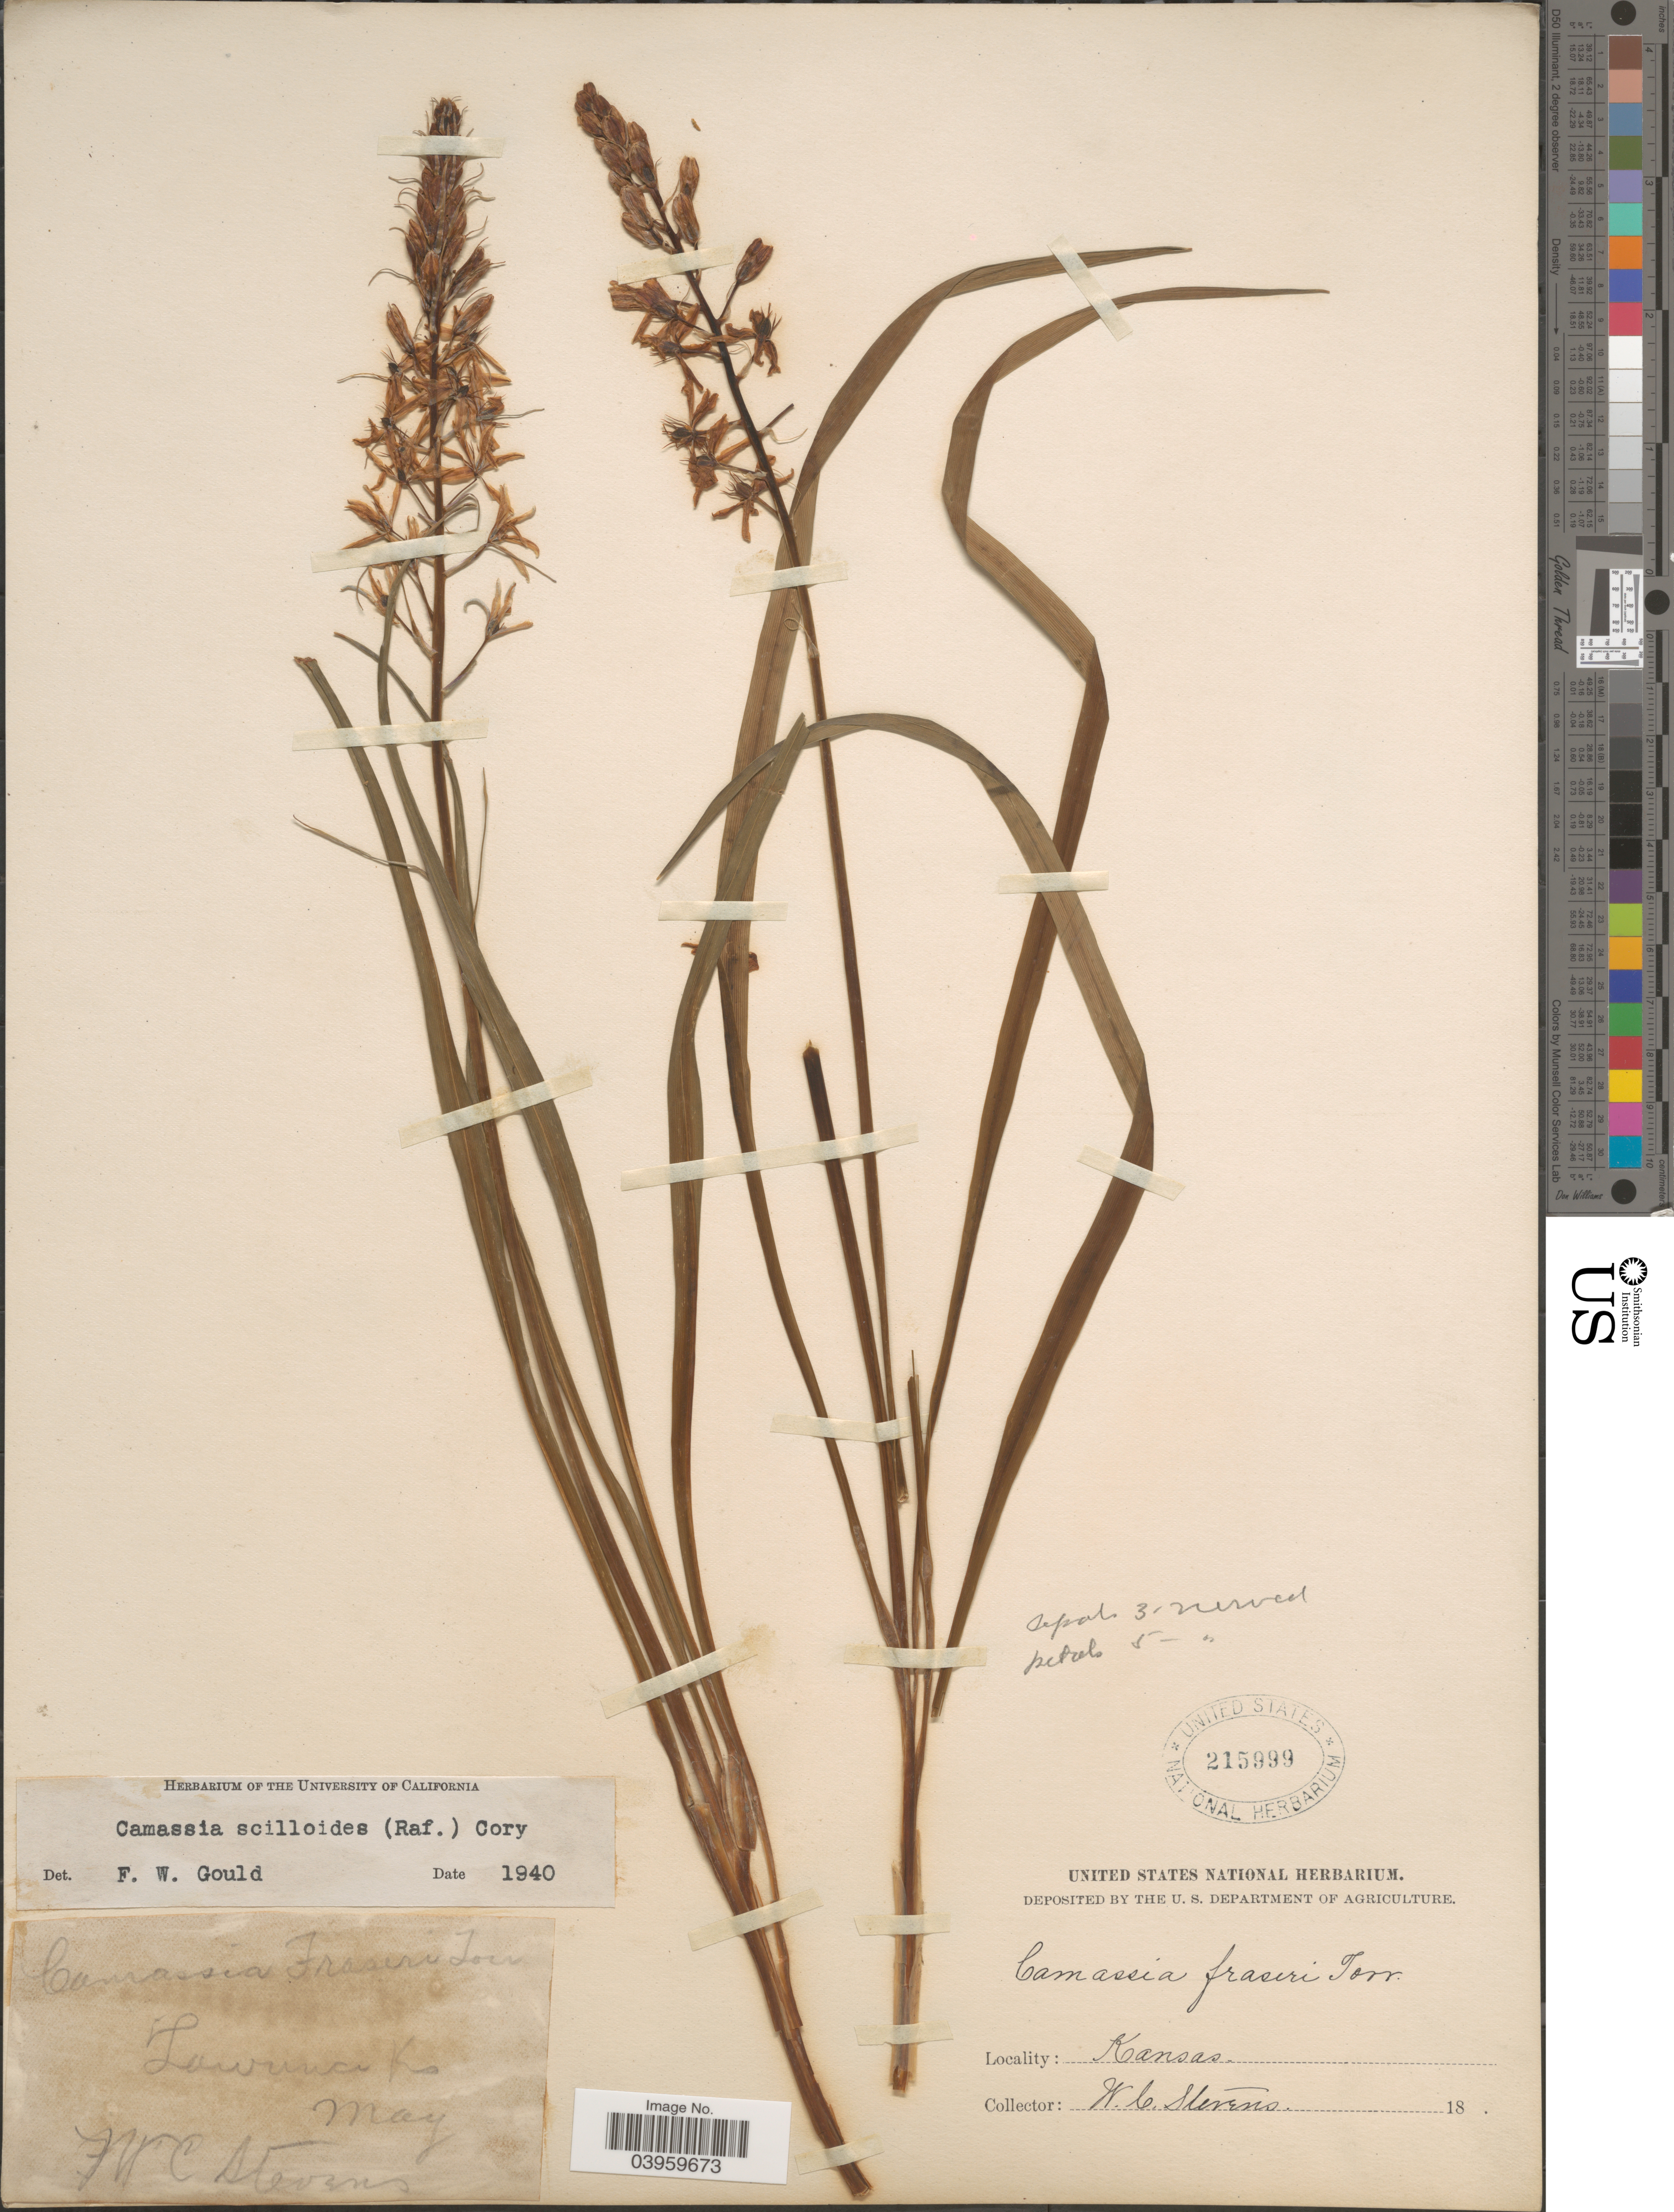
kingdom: Plantae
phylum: Tracheophyta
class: Liliopsida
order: Asparagales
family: Asparagaceae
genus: Camassia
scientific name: Camassia scilloides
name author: (Raf.) Cory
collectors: W. C. Stevens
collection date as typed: Transcribed d/m/y: /5/18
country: United States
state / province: Kansas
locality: Lawrence.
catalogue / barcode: US 215999